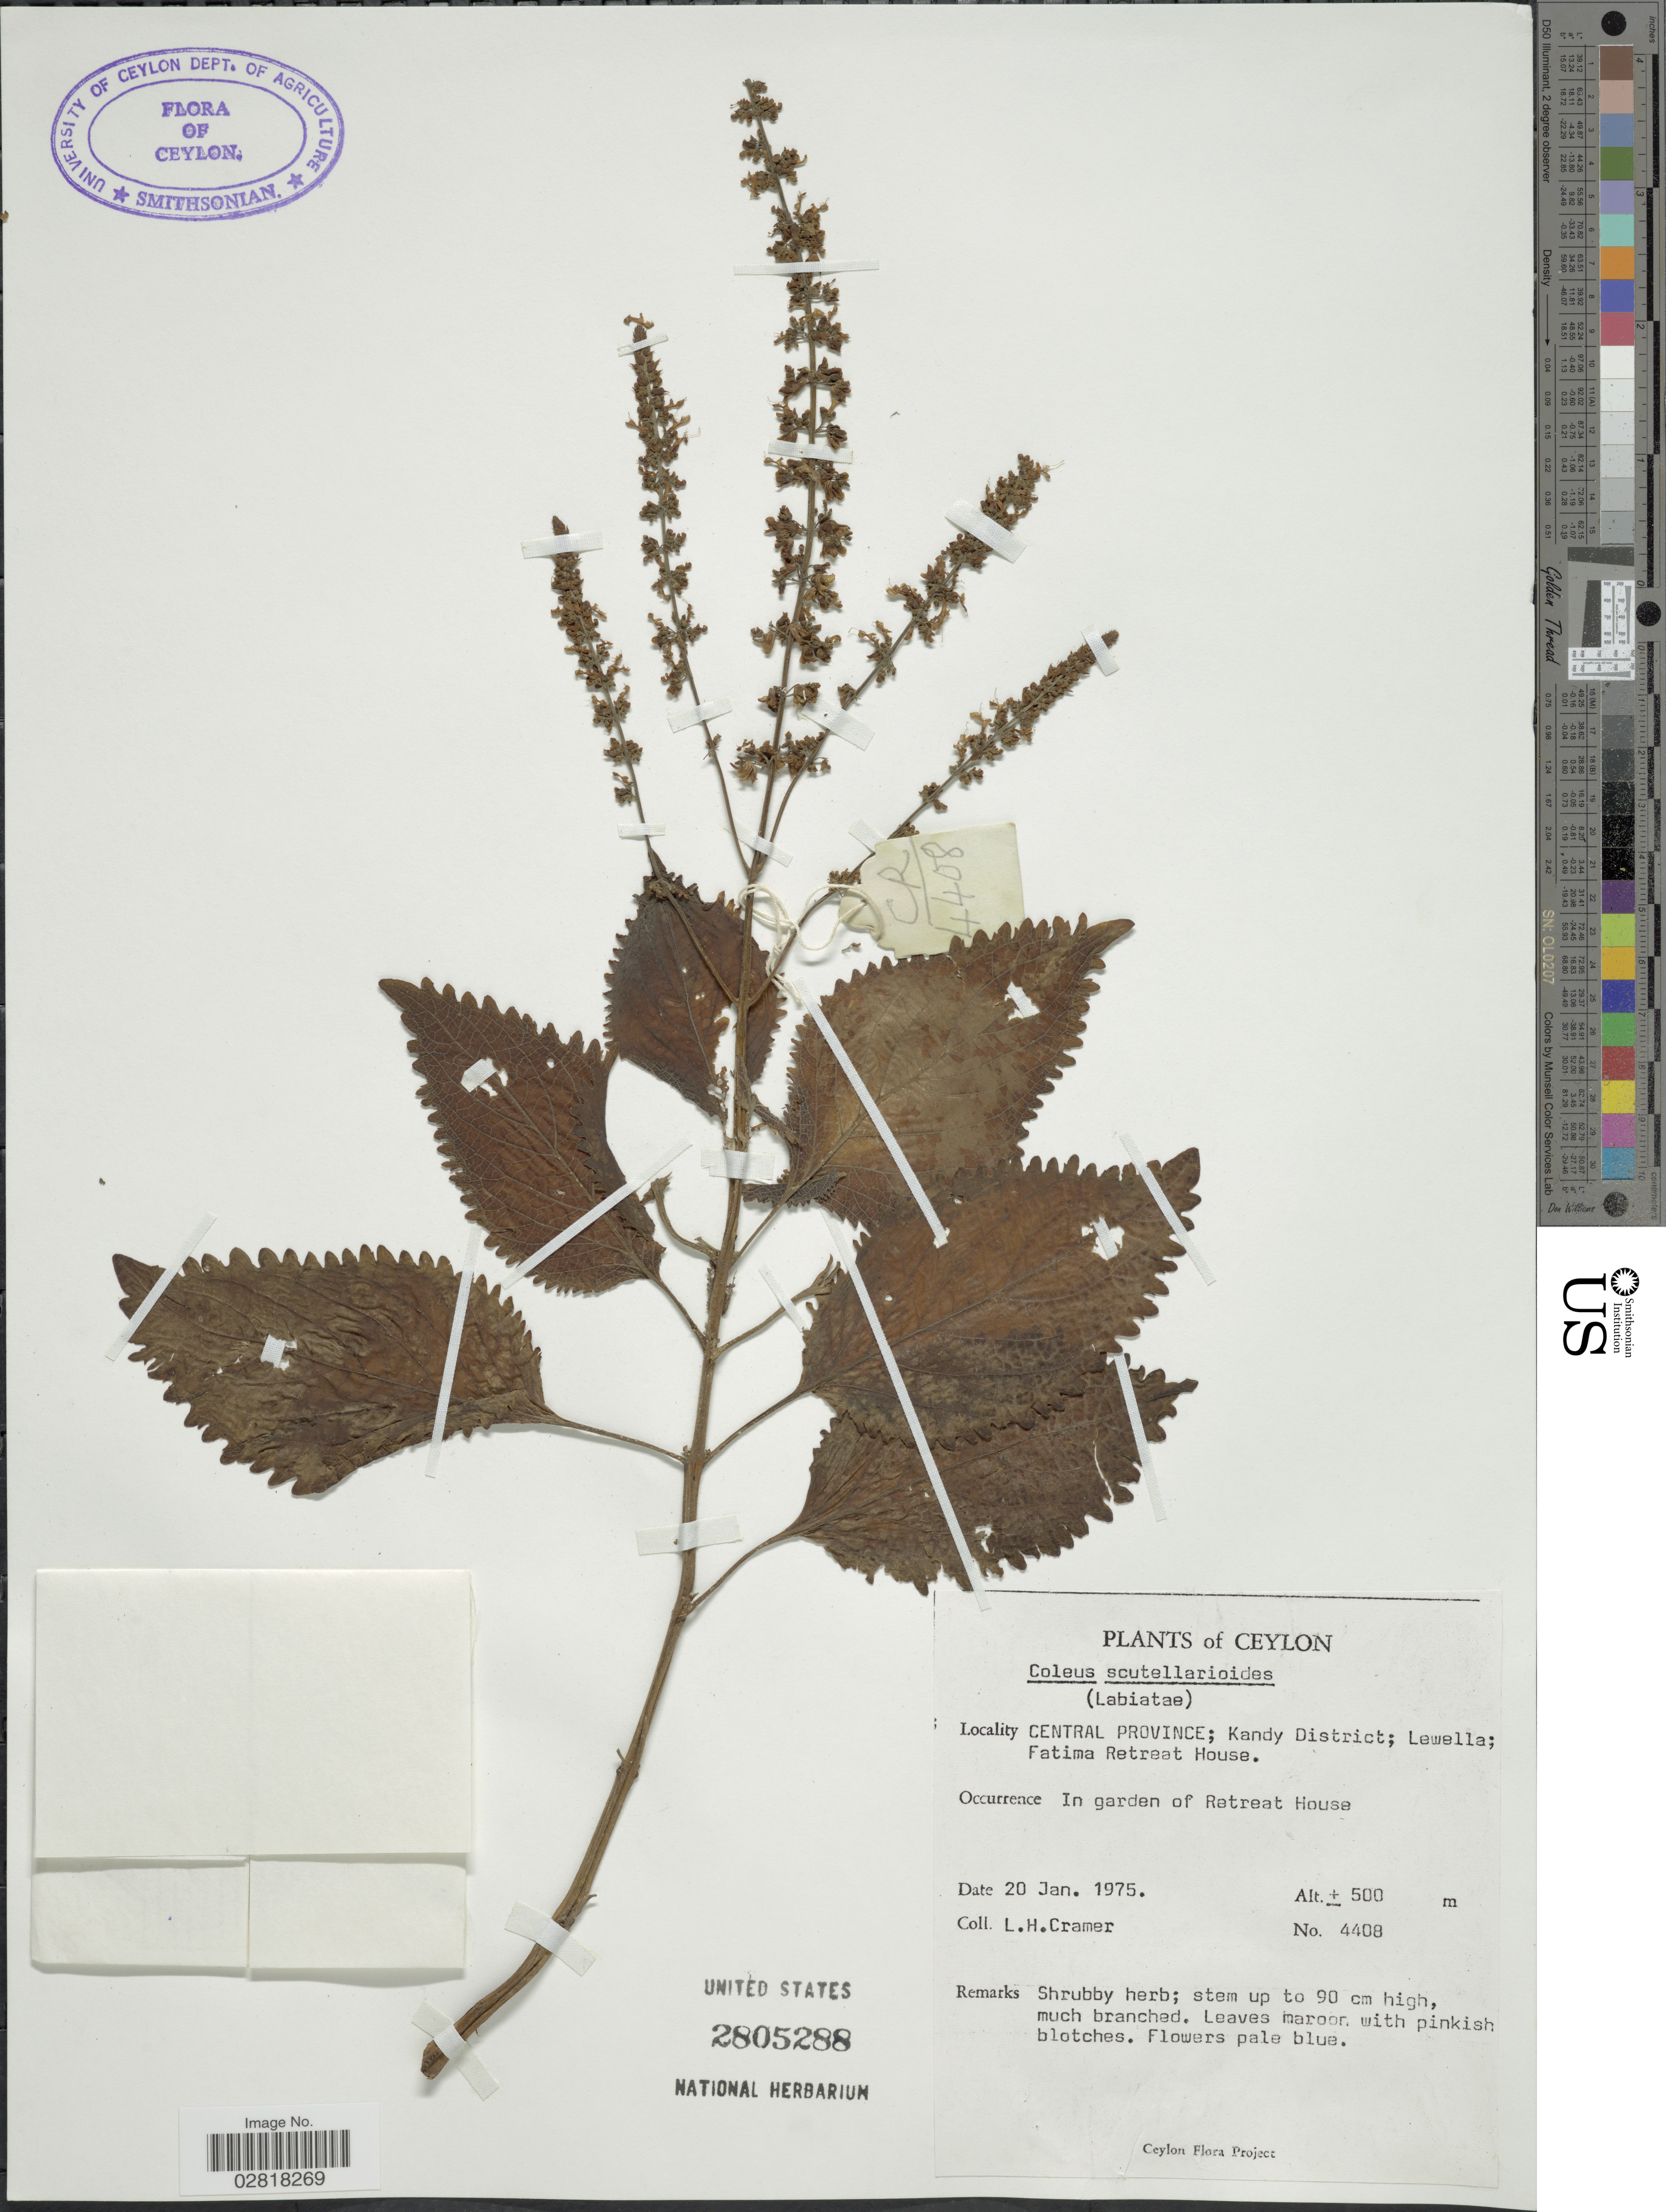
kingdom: Plantae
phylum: Tracheophyta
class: Magnoliopsida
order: Lamiales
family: Lamiaceae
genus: Plectranthus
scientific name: Plectranthus scutellarioides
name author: (L.) R. Br.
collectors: L. H. Cramer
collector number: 4408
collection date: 1975-01-20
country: Sri Lanka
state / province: Central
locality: Ceylon, Kandy District; Lewella, Fatima Retreat House, in garden of Retreat House.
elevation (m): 500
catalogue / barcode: US 2805288